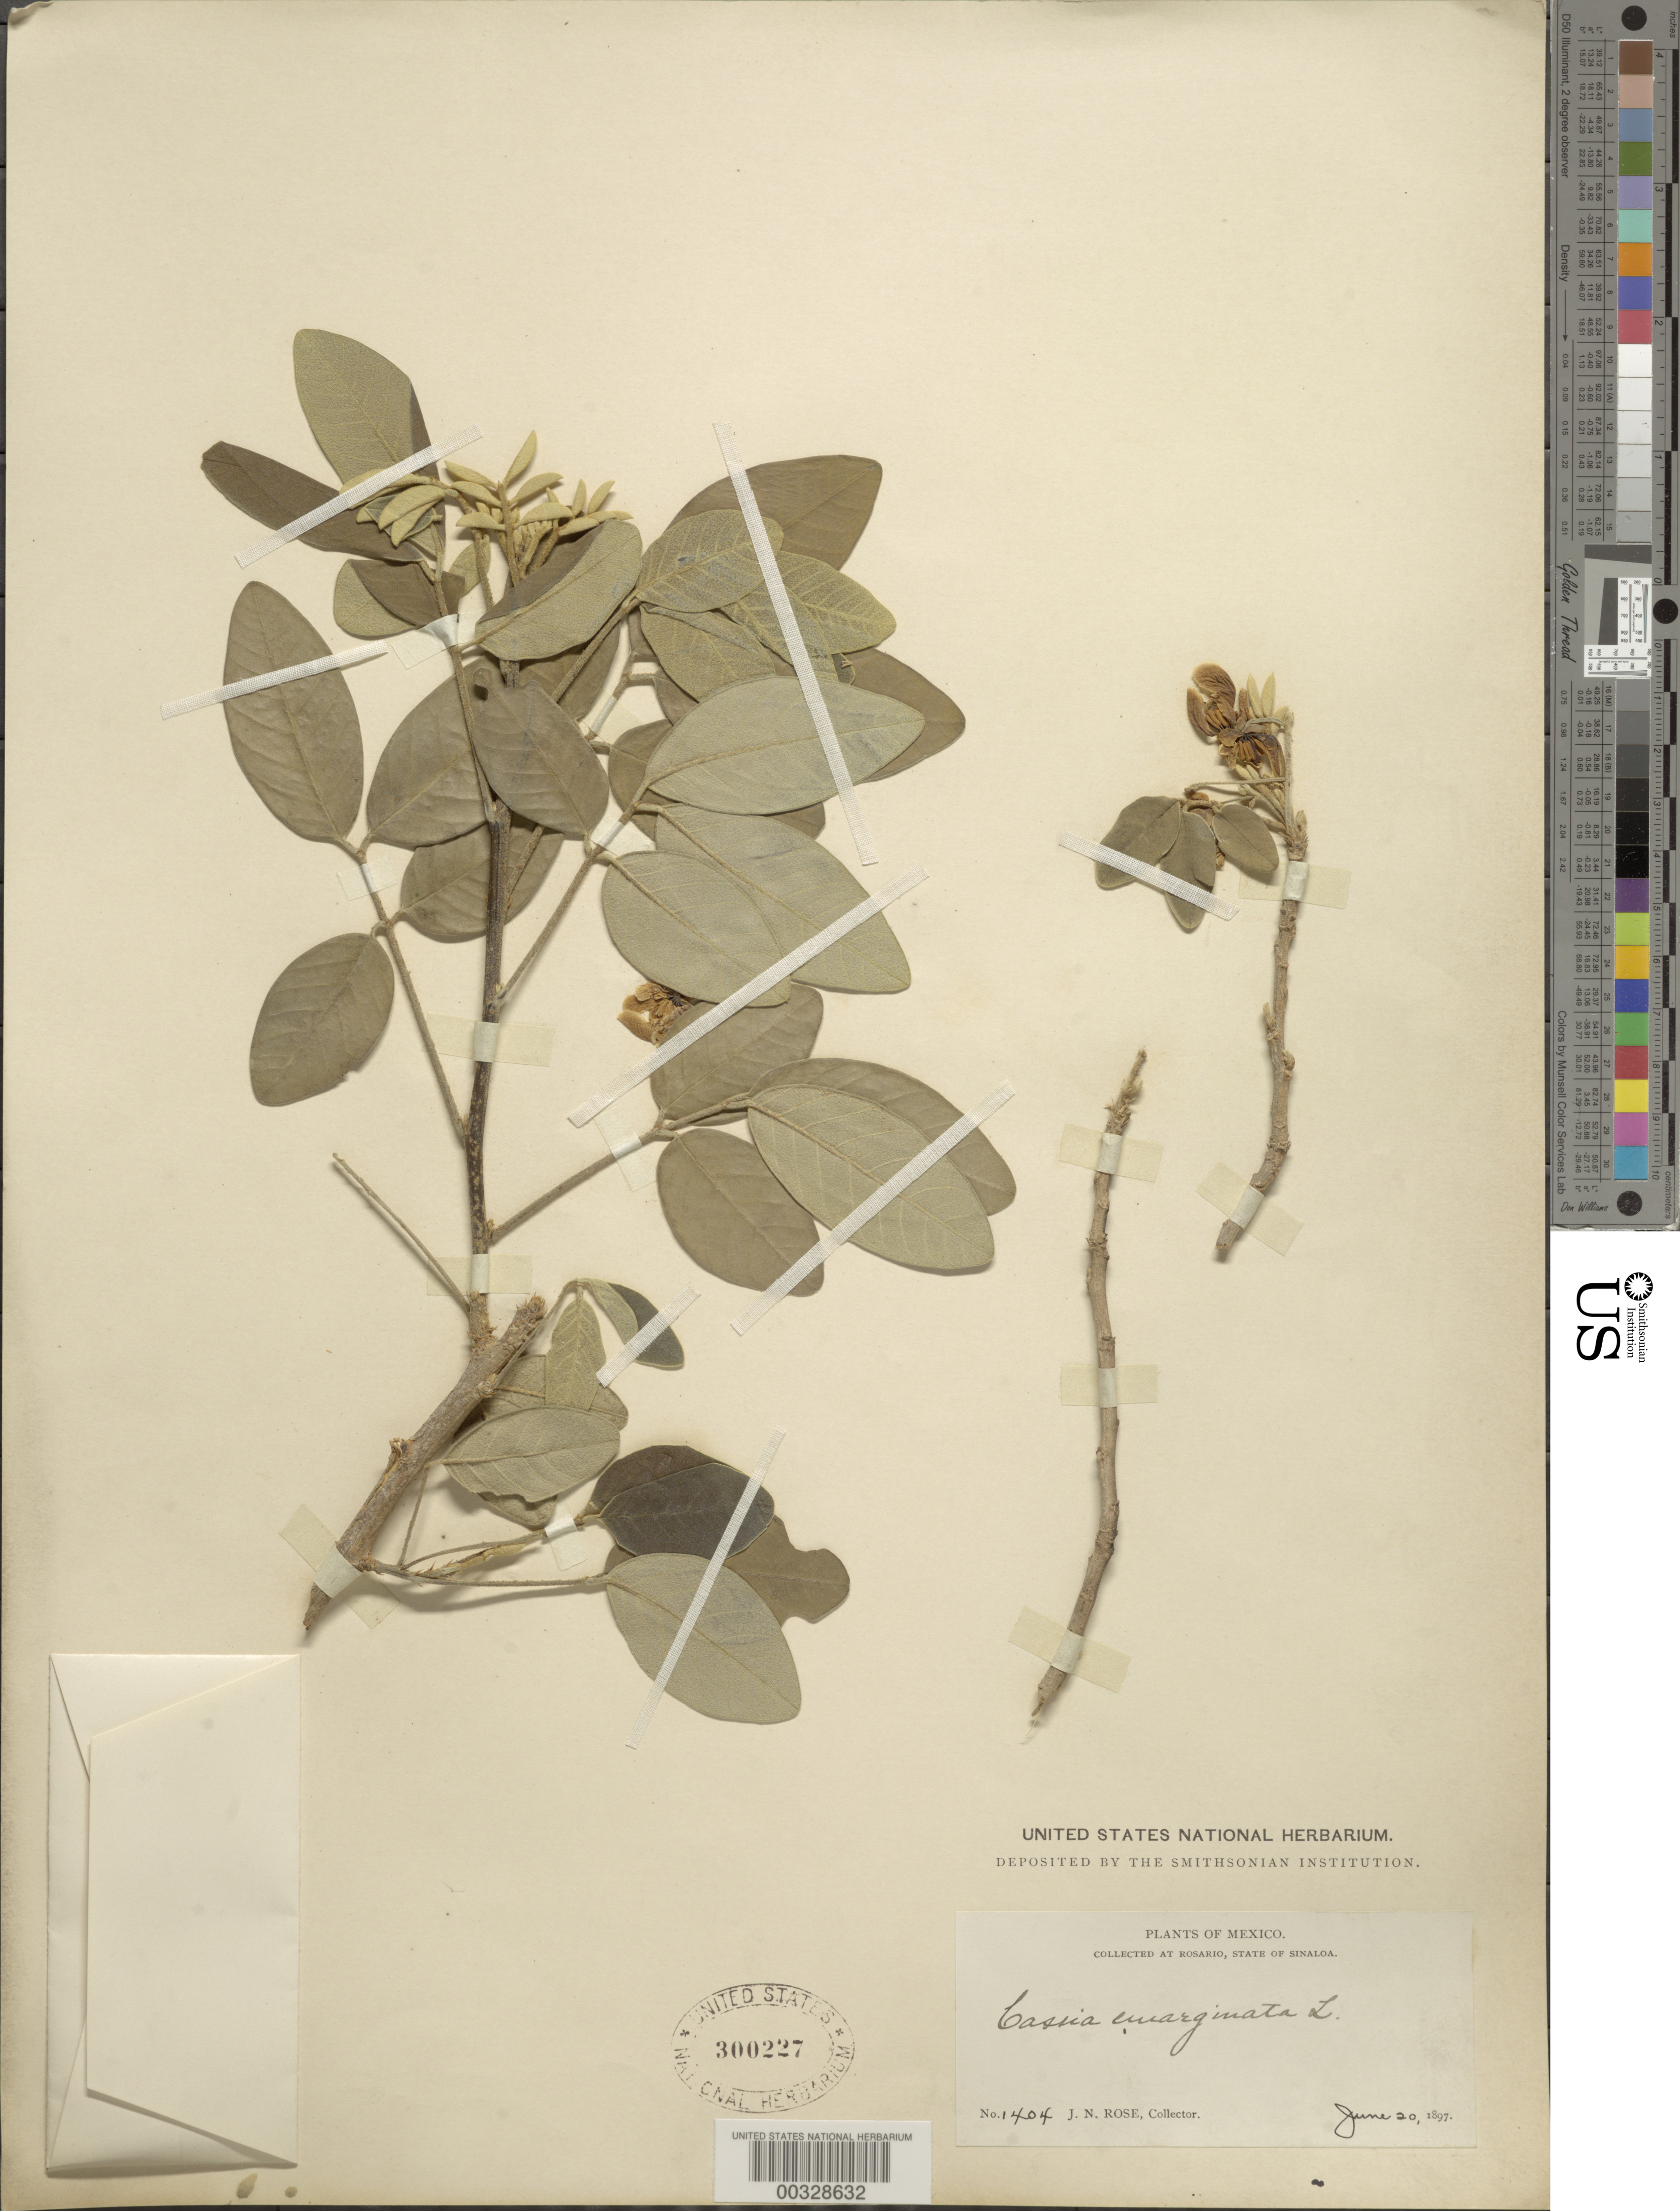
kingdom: Plantae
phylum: Tracheophyta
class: Magnoliopsida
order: Fabales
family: Fabaceae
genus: Senna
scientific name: Senna emarginata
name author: L.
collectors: J. N. Rose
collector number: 1404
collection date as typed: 20 Jun 1897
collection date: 1897-06-20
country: Mexico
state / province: Sinaloa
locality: At Rosario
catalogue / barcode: US 300227